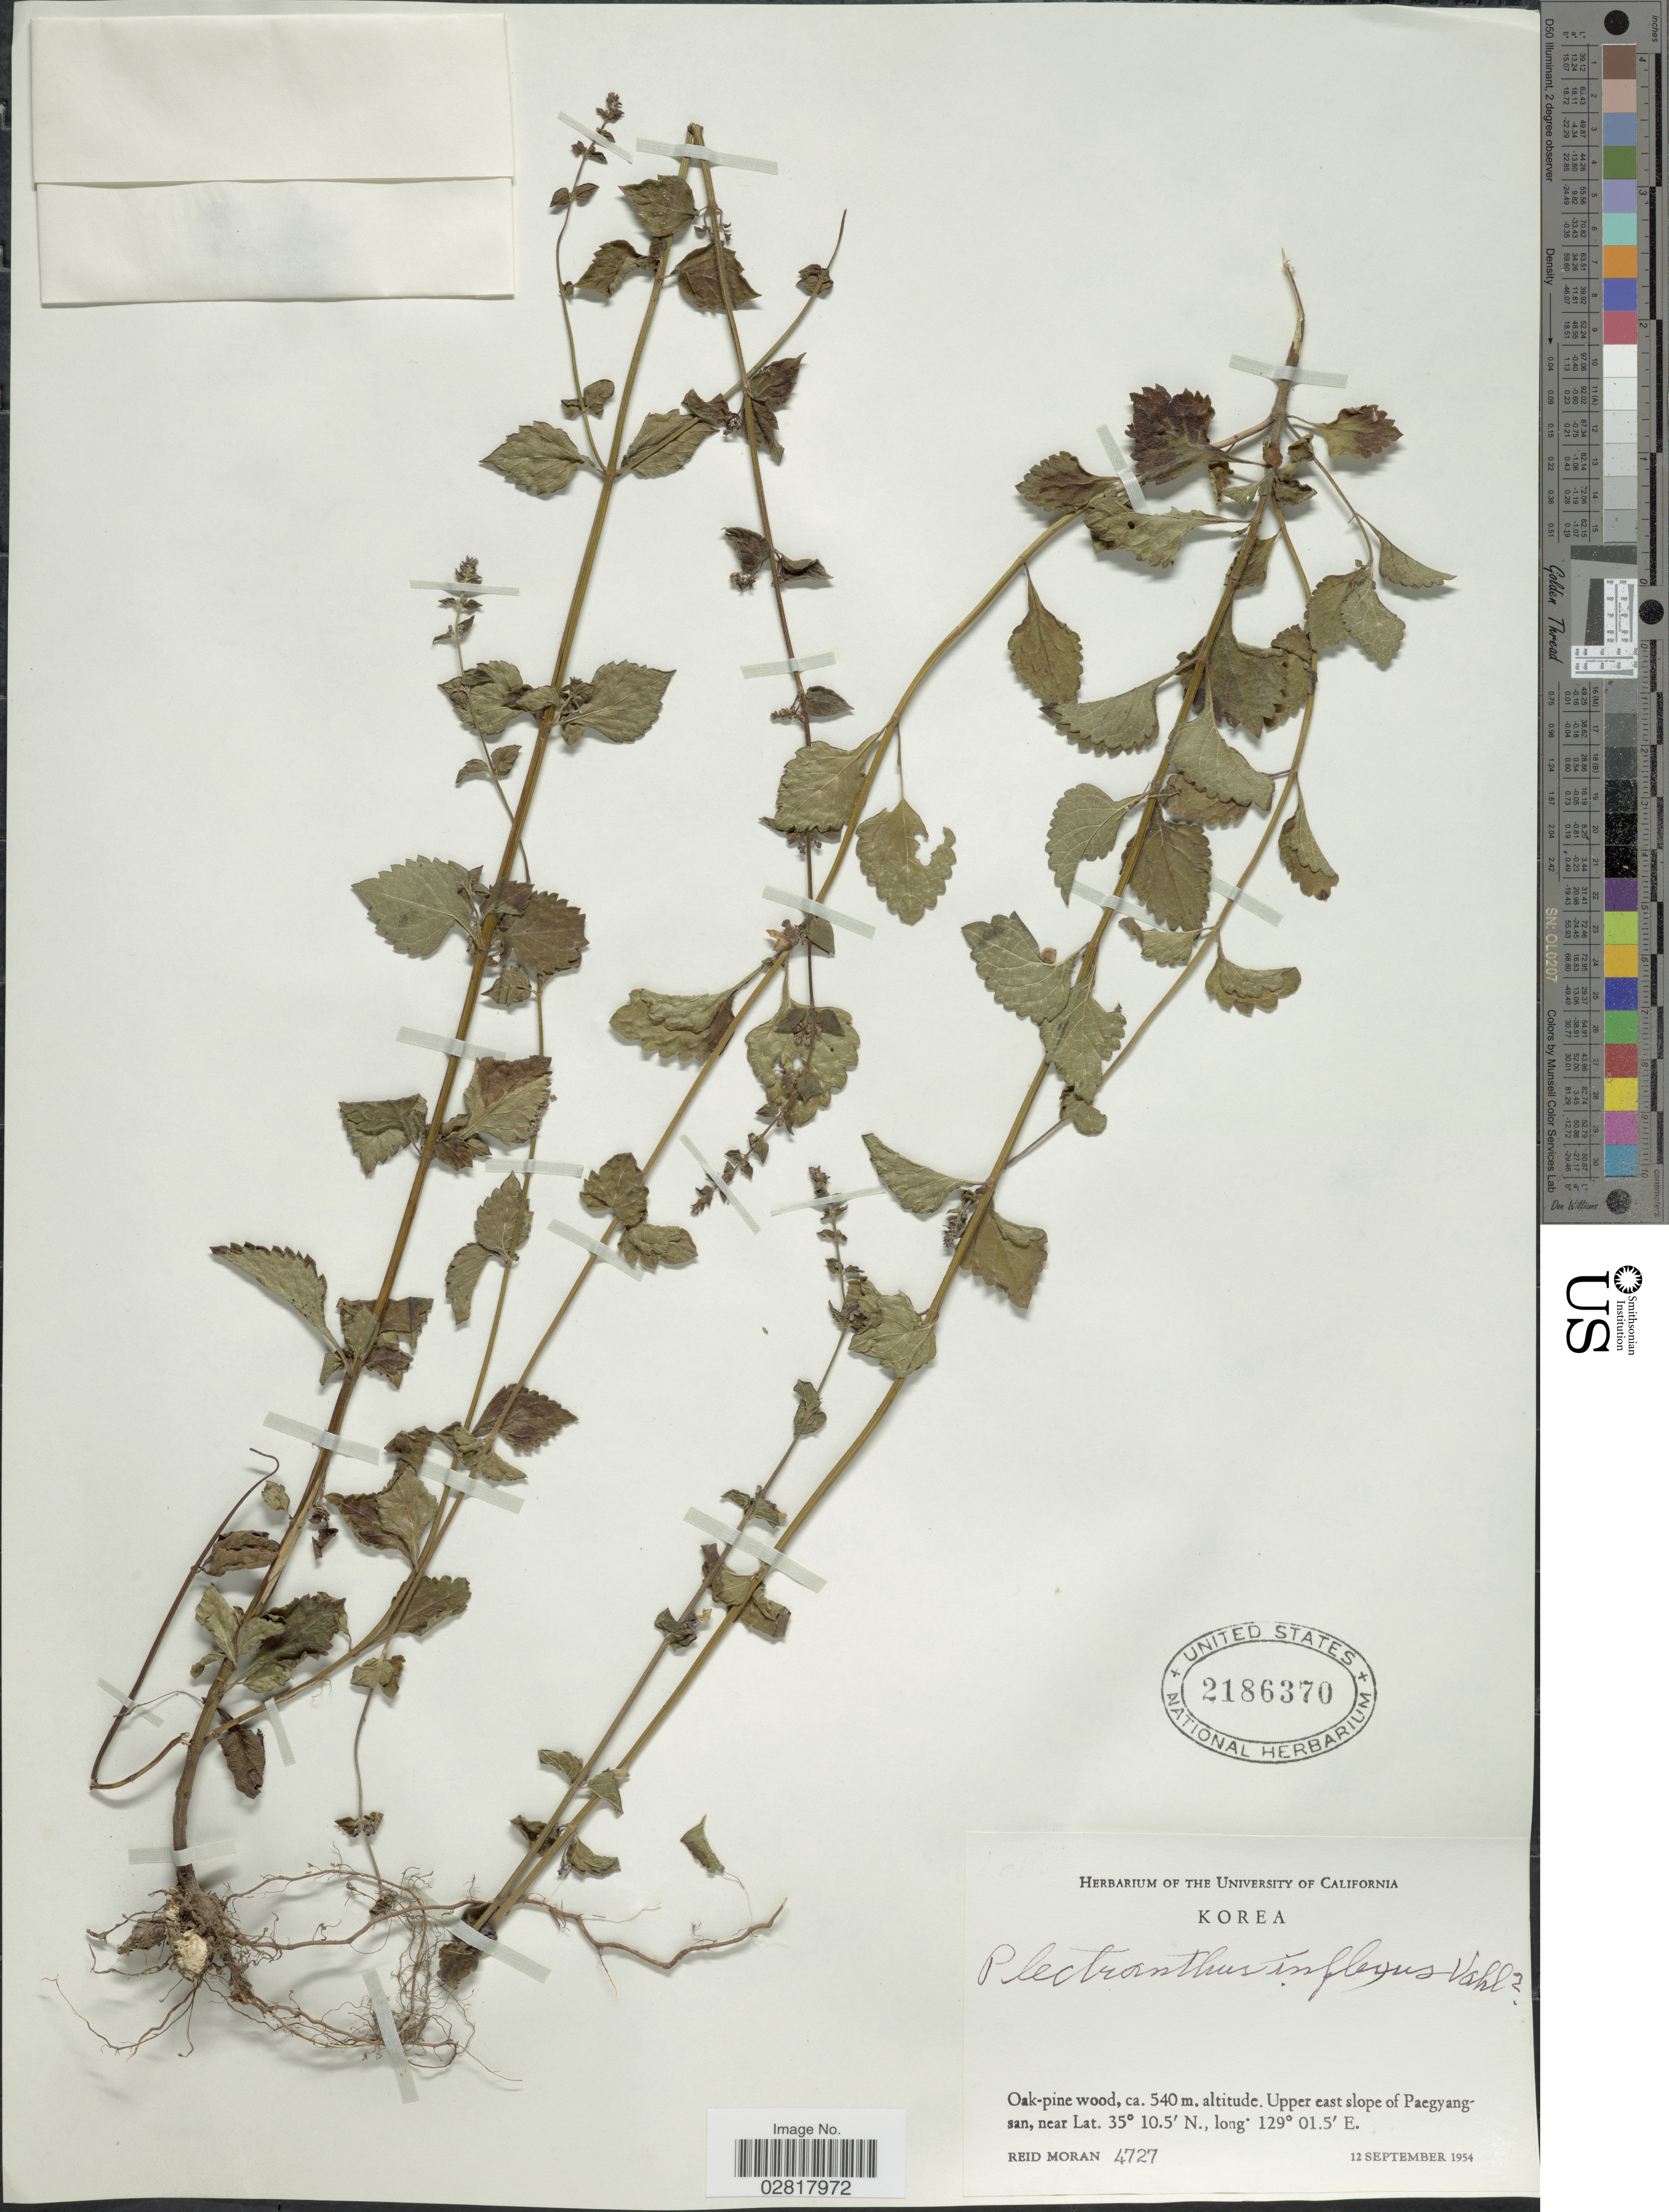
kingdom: Plantae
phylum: Tracheophyta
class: Magnoliopsida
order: Lamiales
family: Lamiaceae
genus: Plectranthus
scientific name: Plectranthus inflexus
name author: (Thunb.) Vahl ex Benth.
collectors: R. V. Moran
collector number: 4727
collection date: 1954-09-12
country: South Korea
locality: Oak-pine wood, Upper east slope of Paegyangsan.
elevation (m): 540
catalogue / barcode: US 2186370